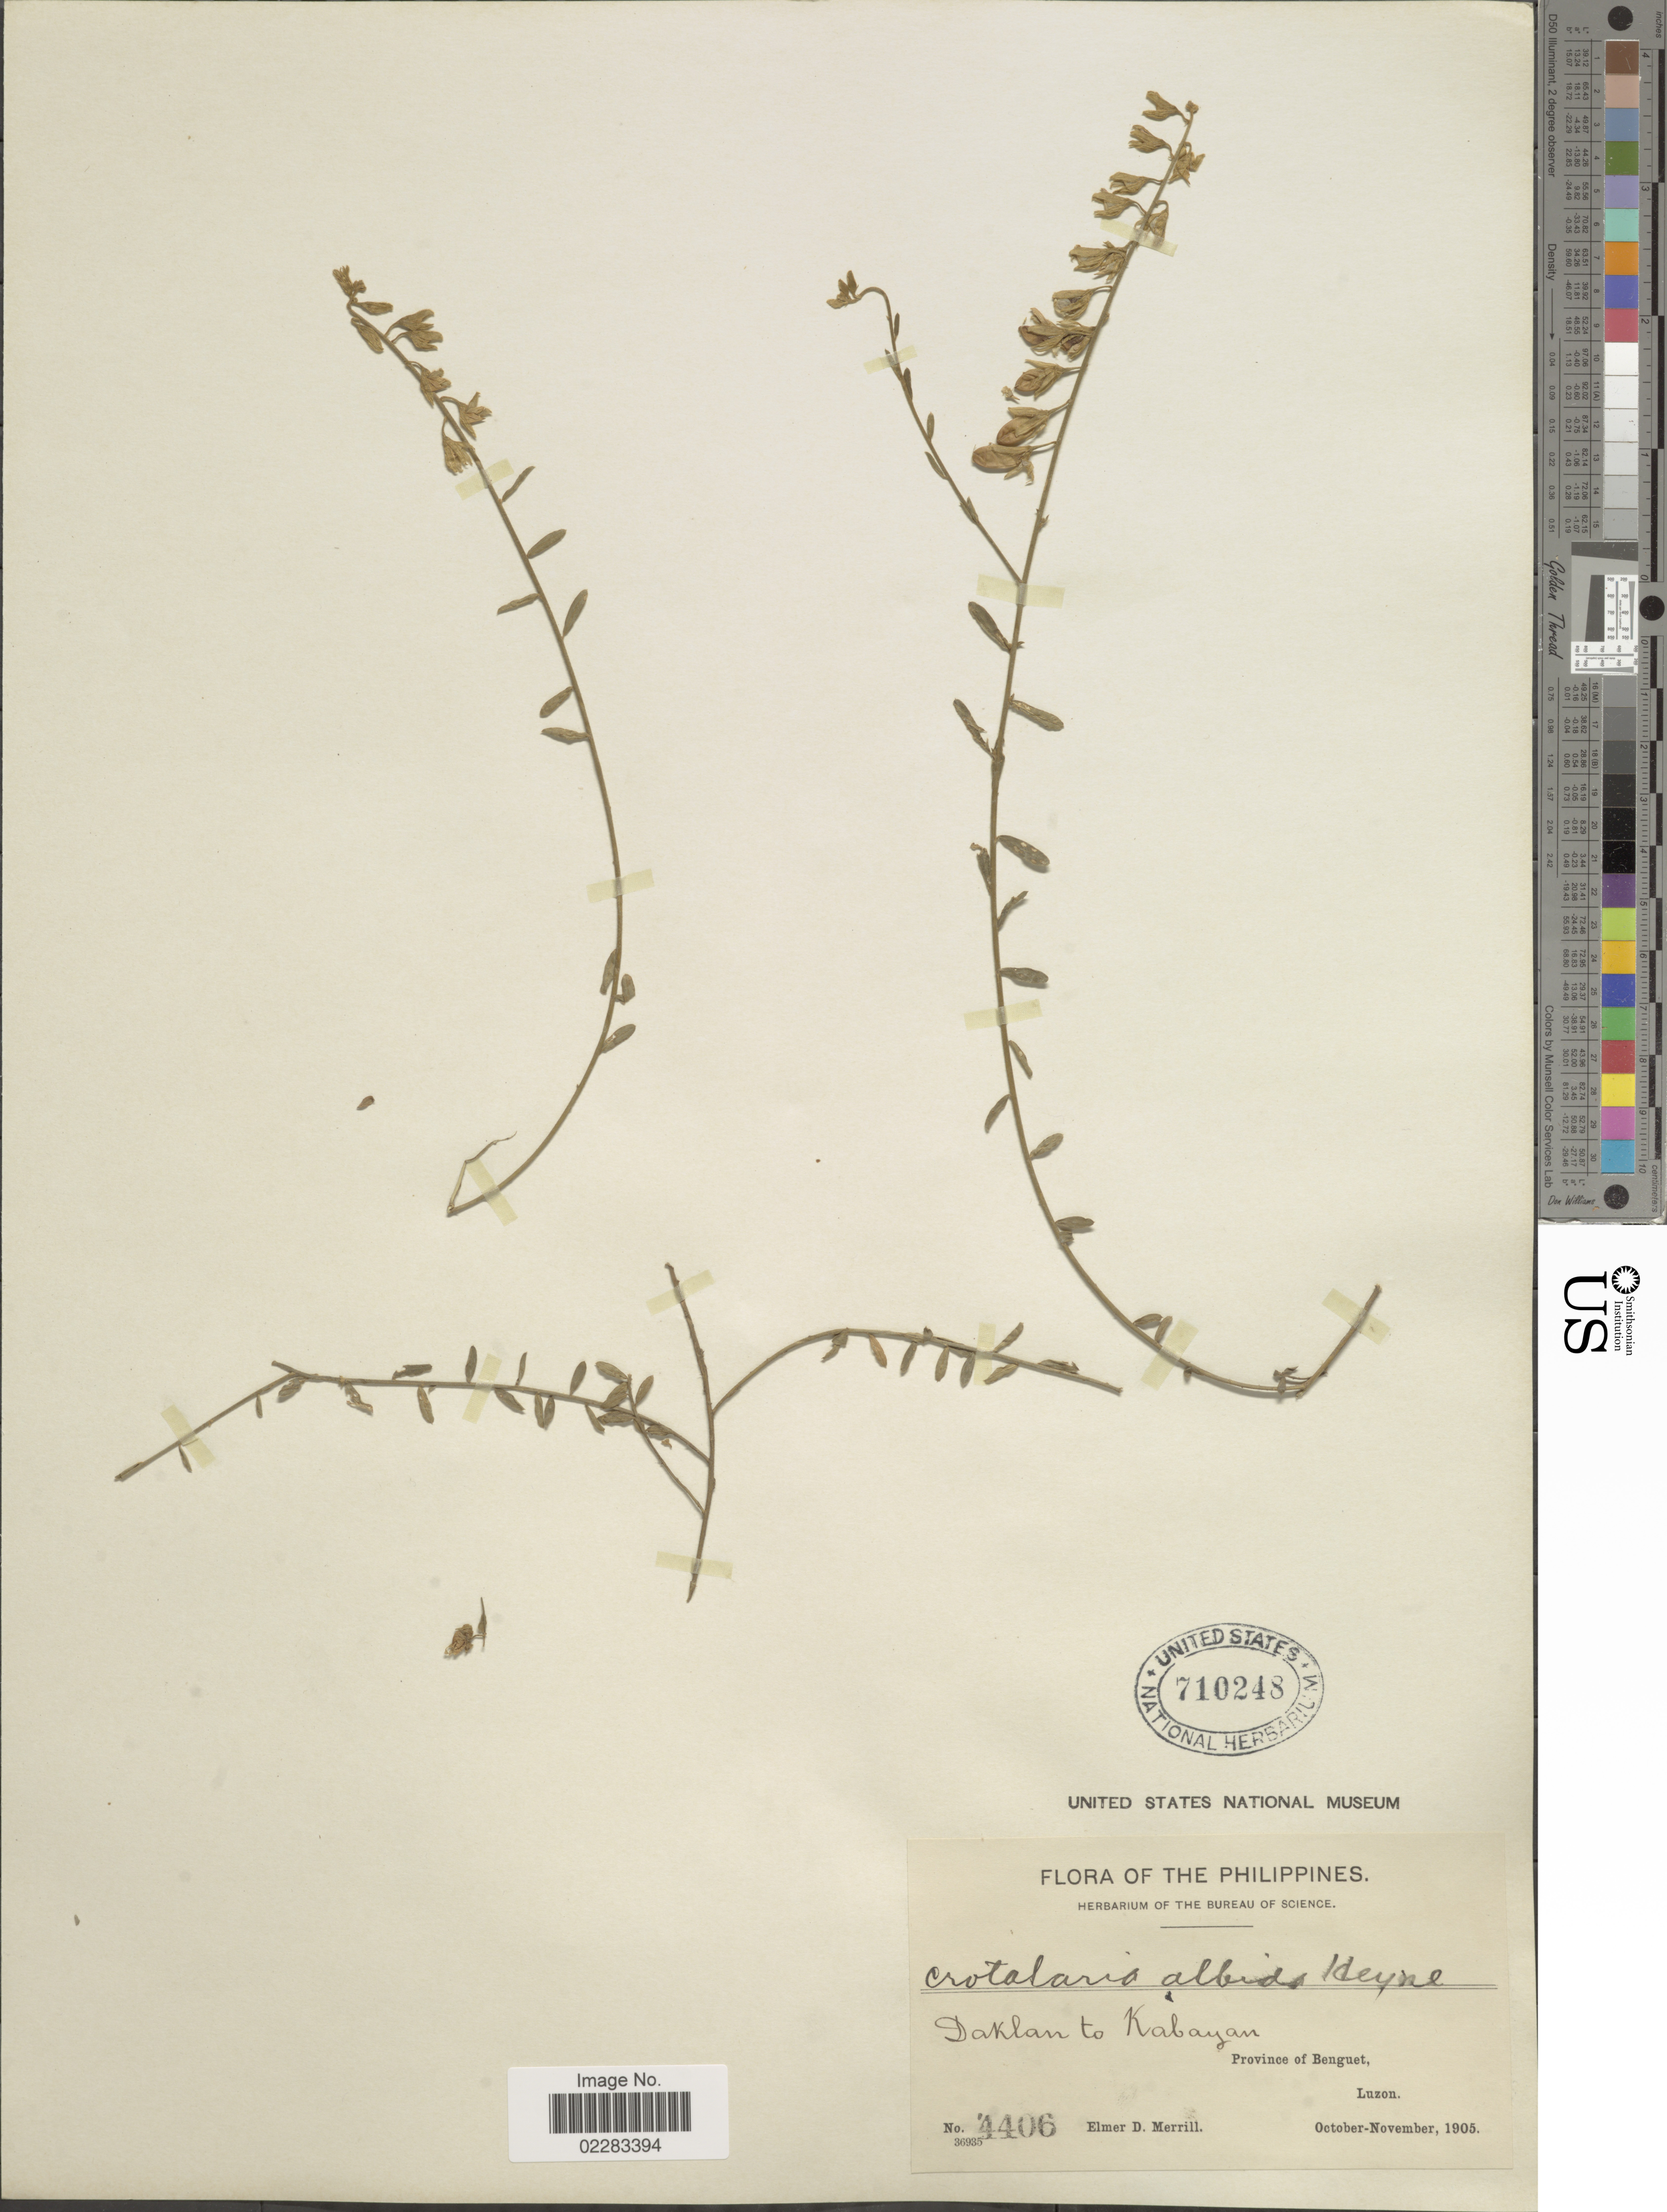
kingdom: Plantae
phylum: Tracheophyta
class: Magnoliopsida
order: Fabales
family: Fabaceae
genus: Crotalaria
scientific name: Crotalaria albida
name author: B. Heyne ex Roth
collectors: E. D. Merrill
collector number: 4406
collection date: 1905-10/1905-11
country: Philippines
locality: Daklan to Kabayan, Province of Benguet, Luzon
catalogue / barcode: US 710248